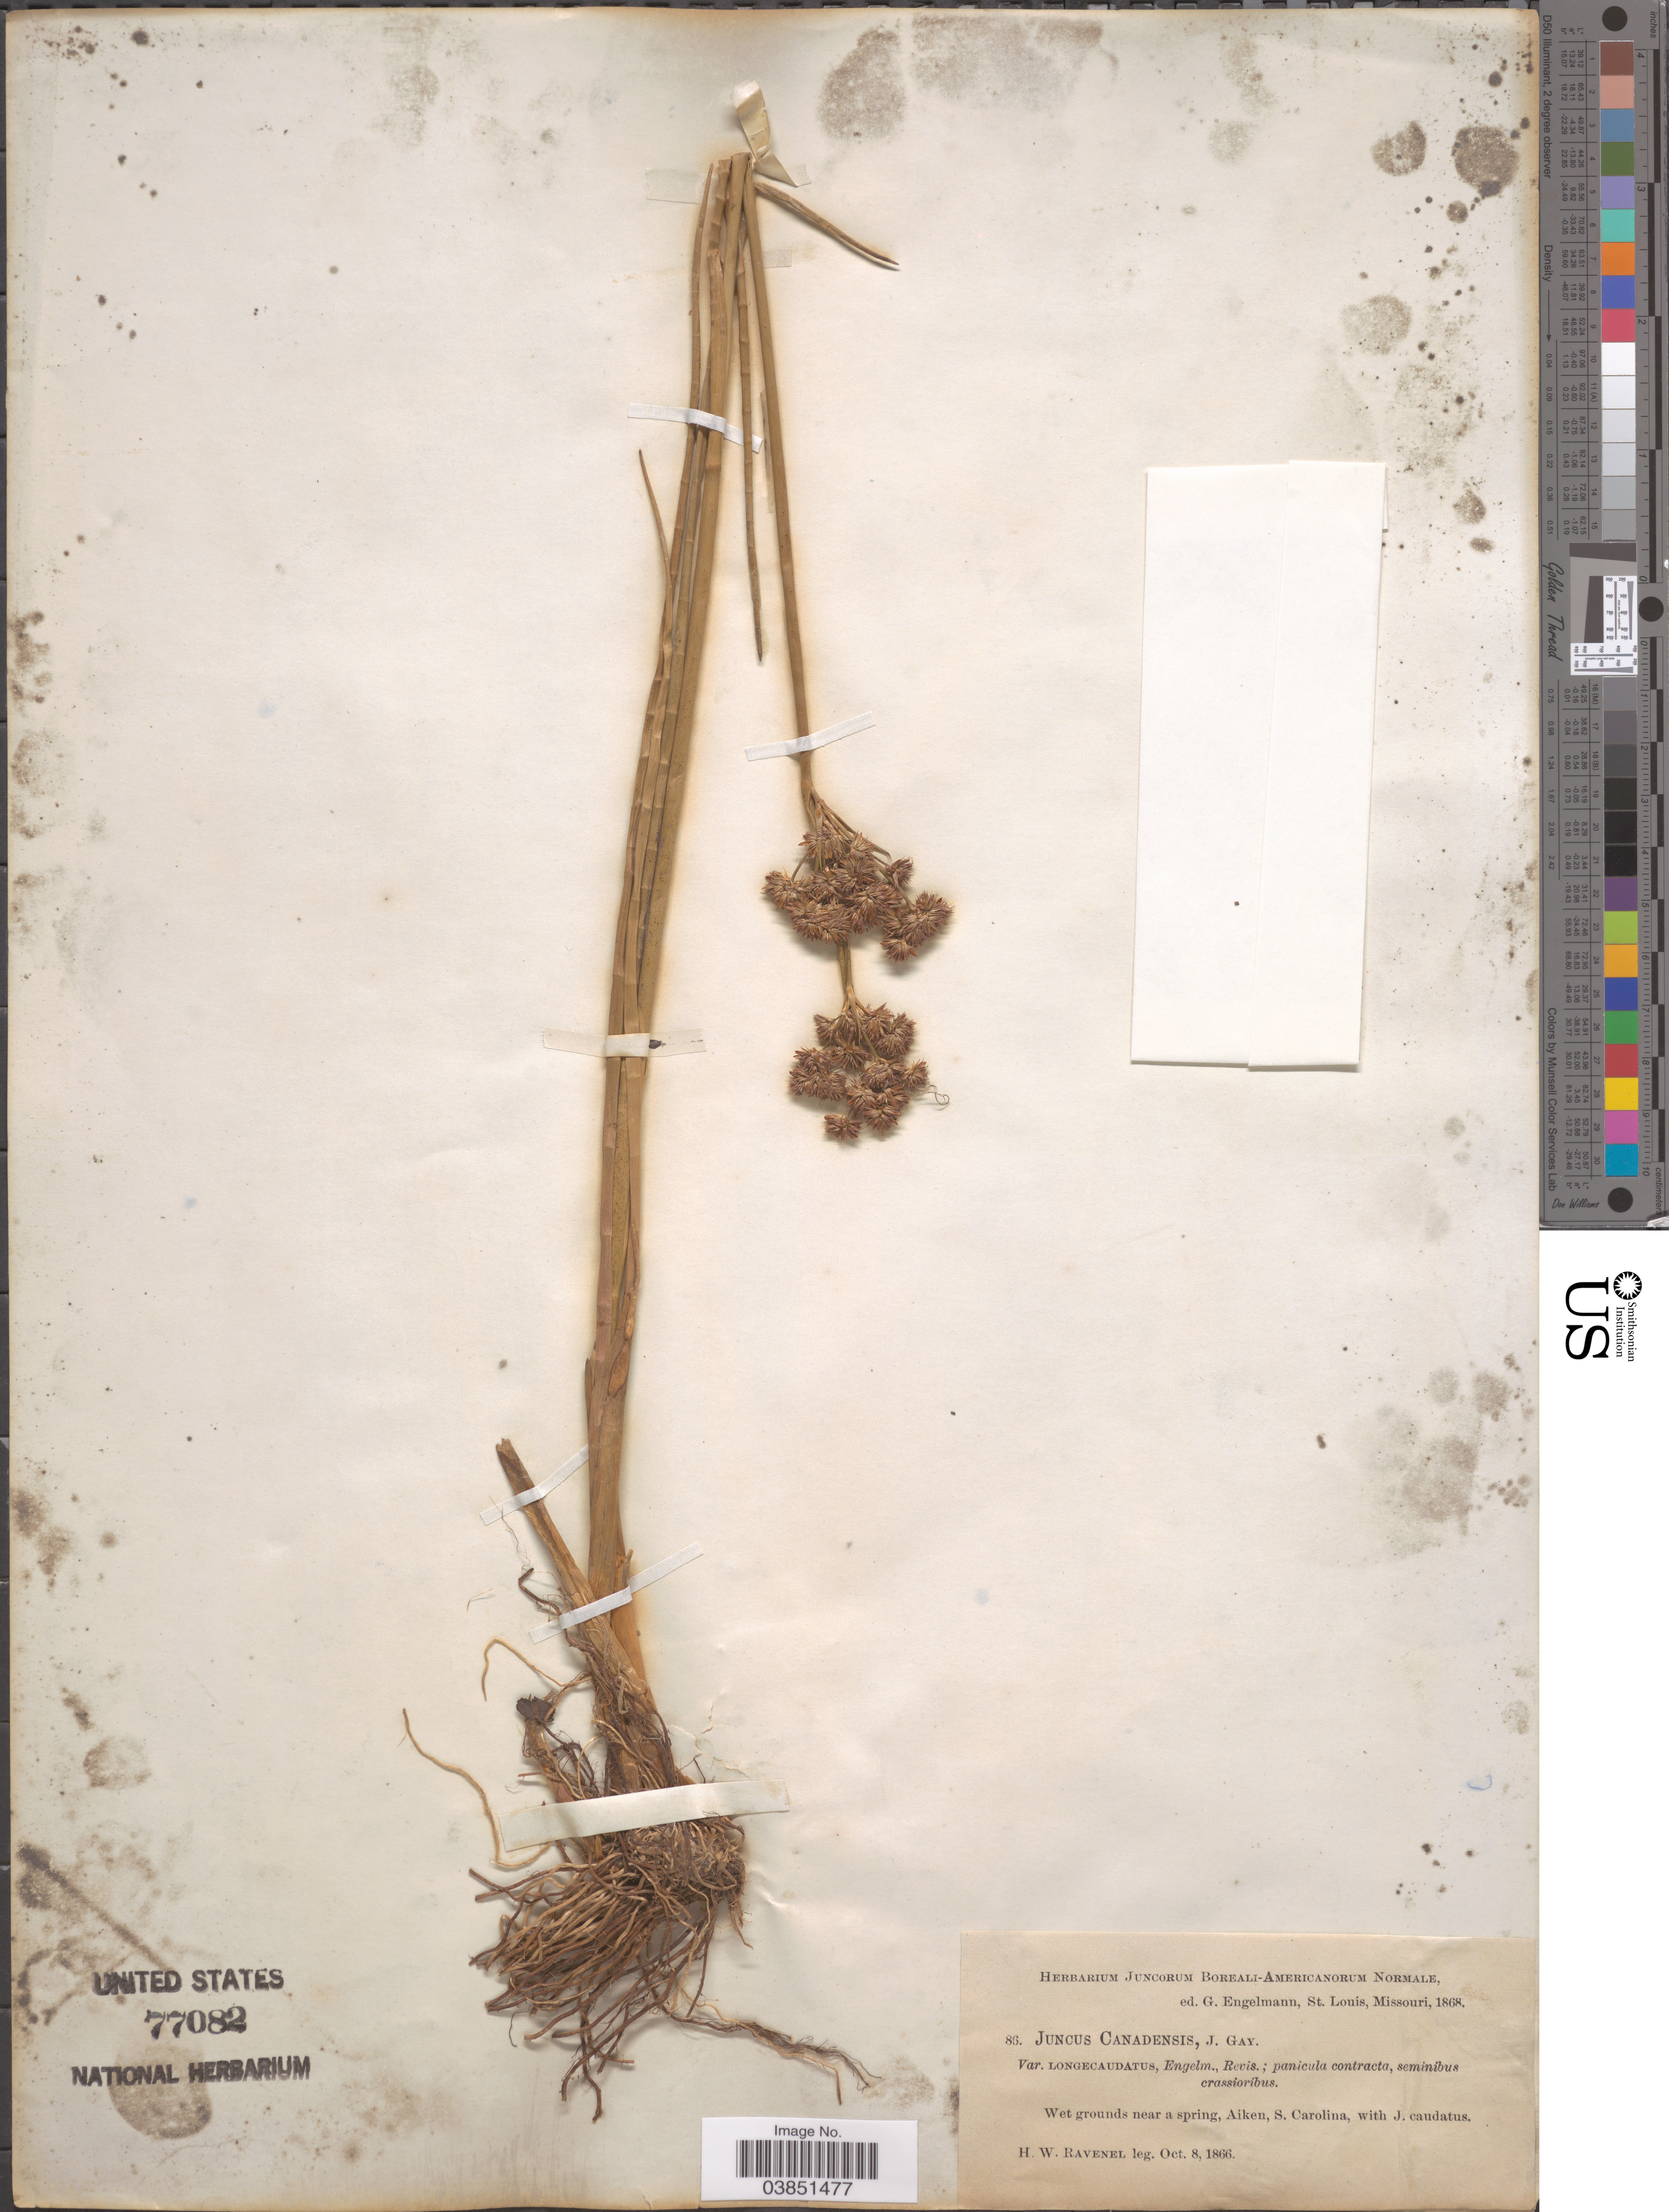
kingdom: Plantae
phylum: Tracheophyta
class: Liliopsida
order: Poales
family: Juncaceae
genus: Juncus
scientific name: Juncus canadensis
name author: J. Gay ex Laharpe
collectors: H. Ravenel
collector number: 86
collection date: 1866-10-08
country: United States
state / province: South Carolina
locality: Near a spring, Aiken.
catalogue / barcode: US 77082